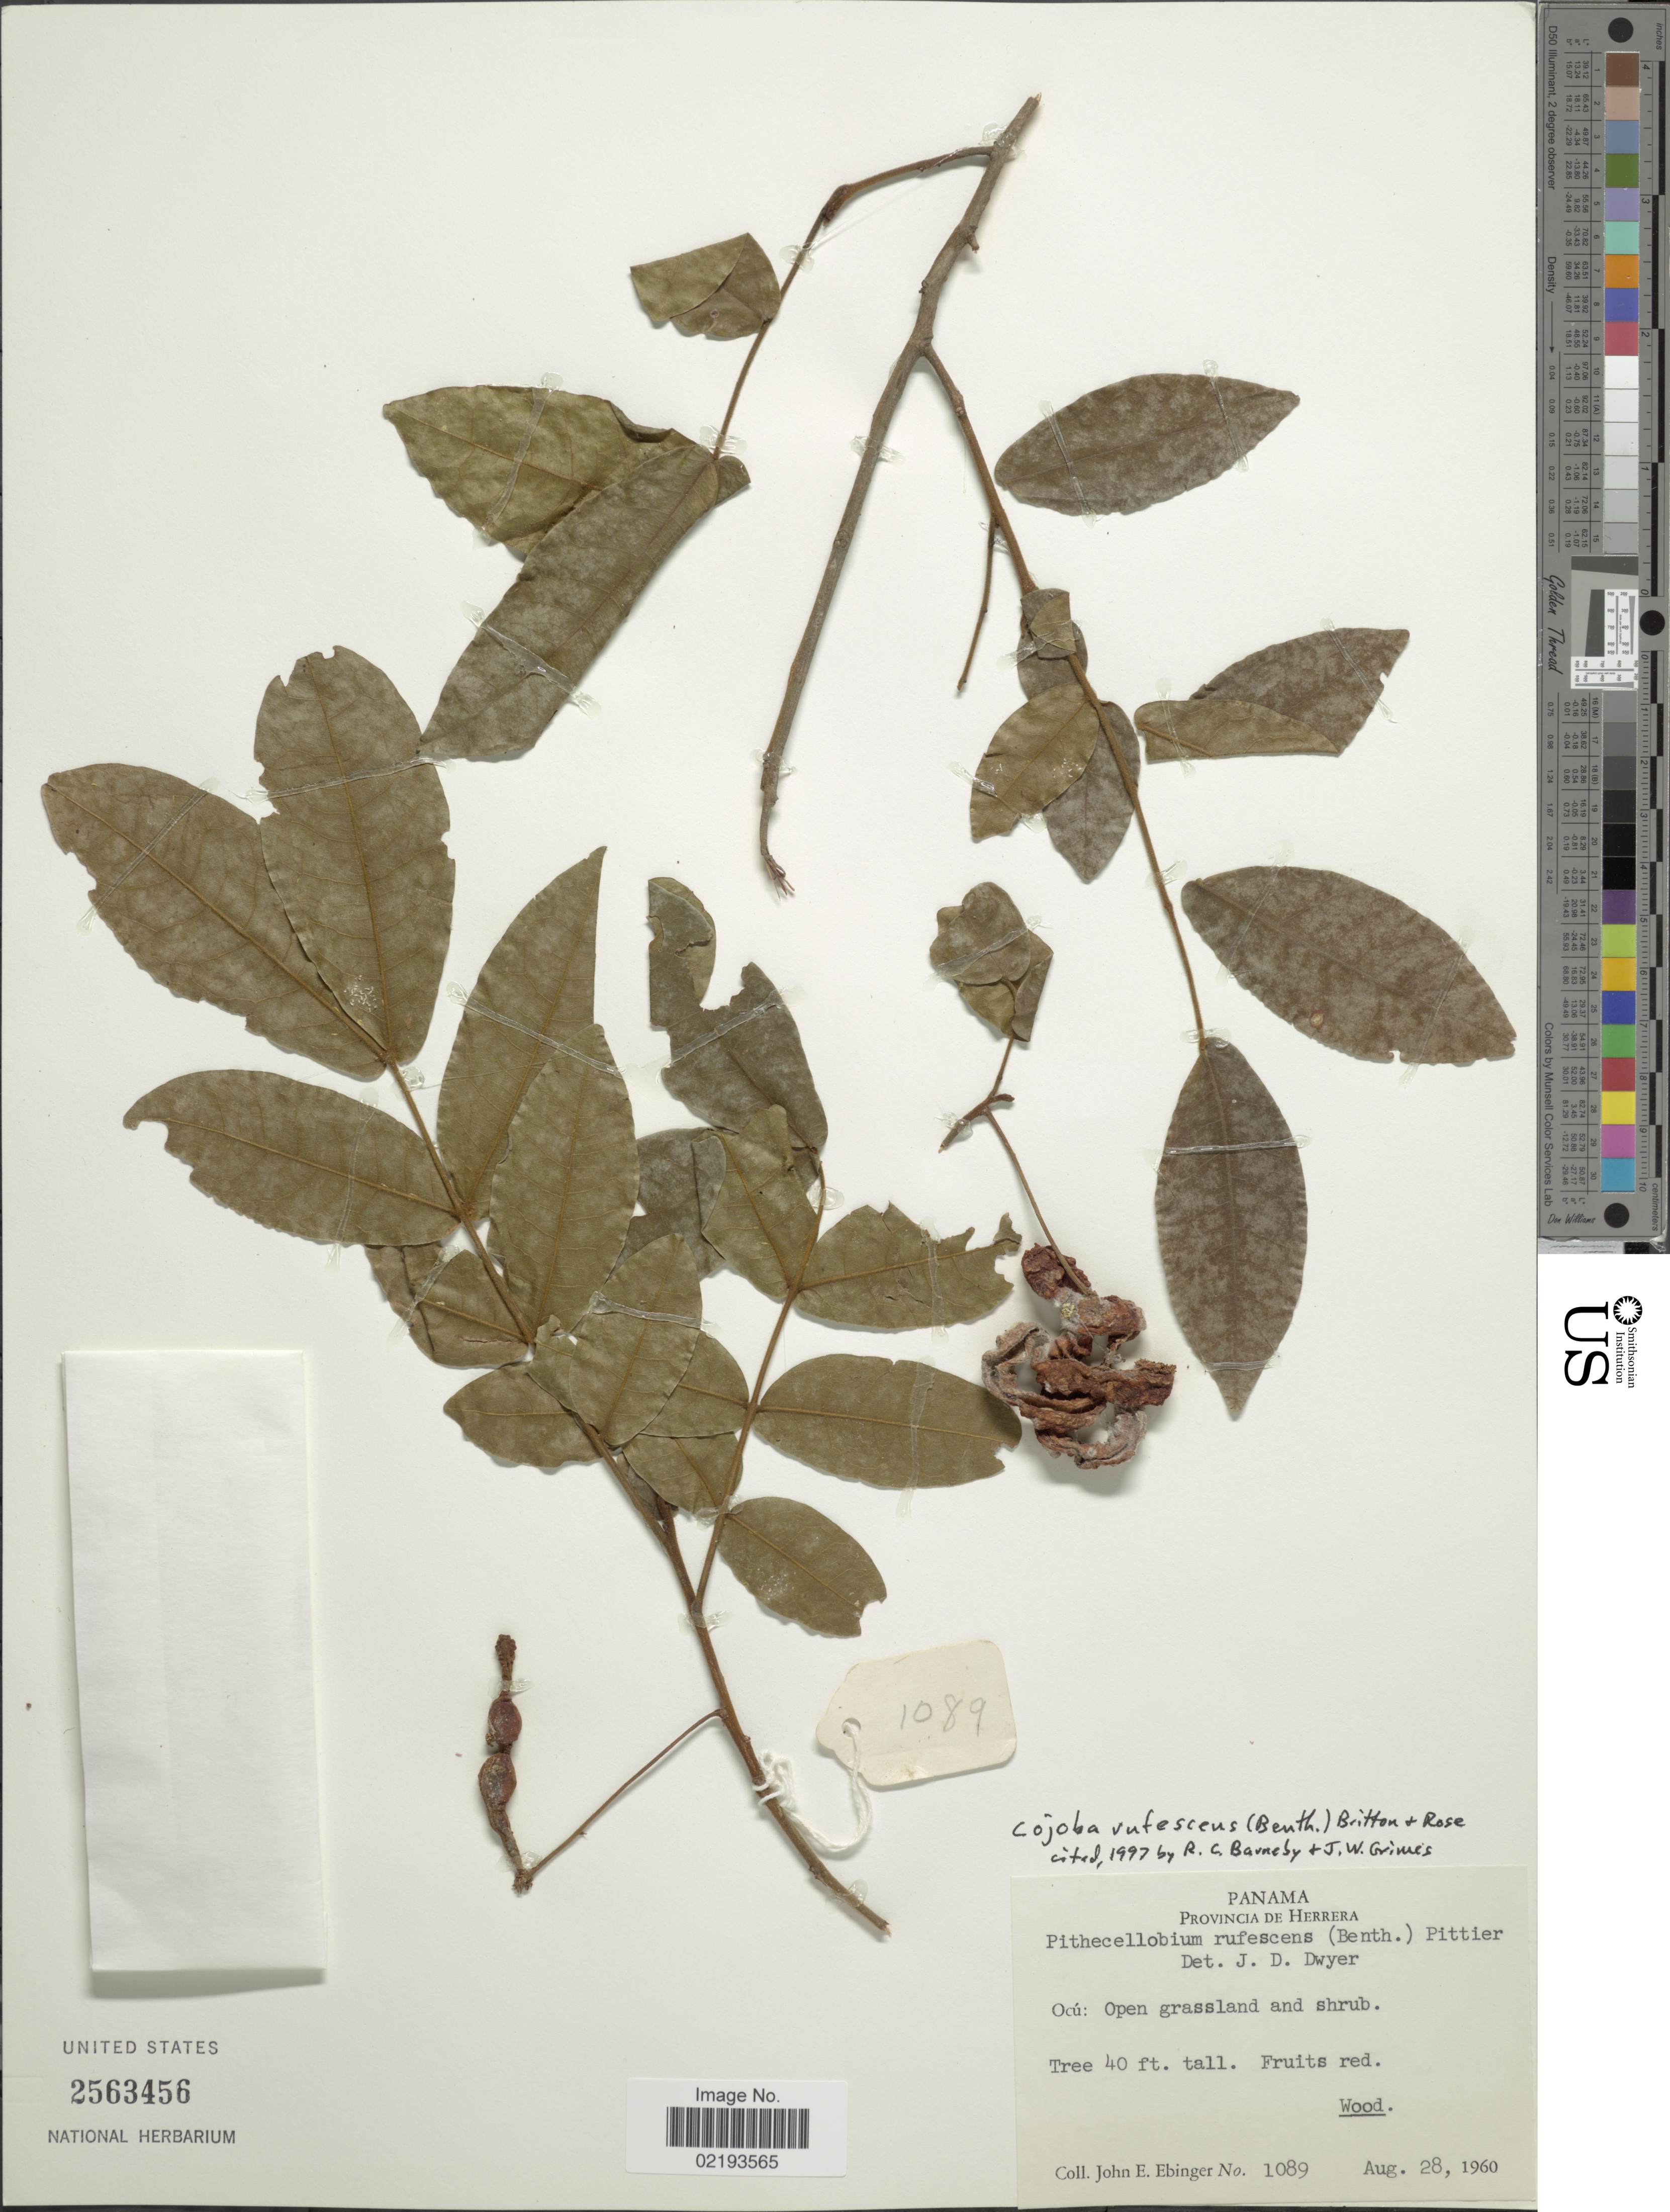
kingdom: Plantae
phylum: Tracheophyta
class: Magnoliopsida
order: Fabales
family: Fabaceae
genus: Cojoba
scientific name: Cojoba rufescens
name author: (Benth.) Britton & Rose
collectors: J. Ebinger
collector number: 1089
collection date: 1960-08-28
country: Panama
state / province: Herrera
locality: Ocú: Open grassland and shrub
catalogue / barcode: US 2563456